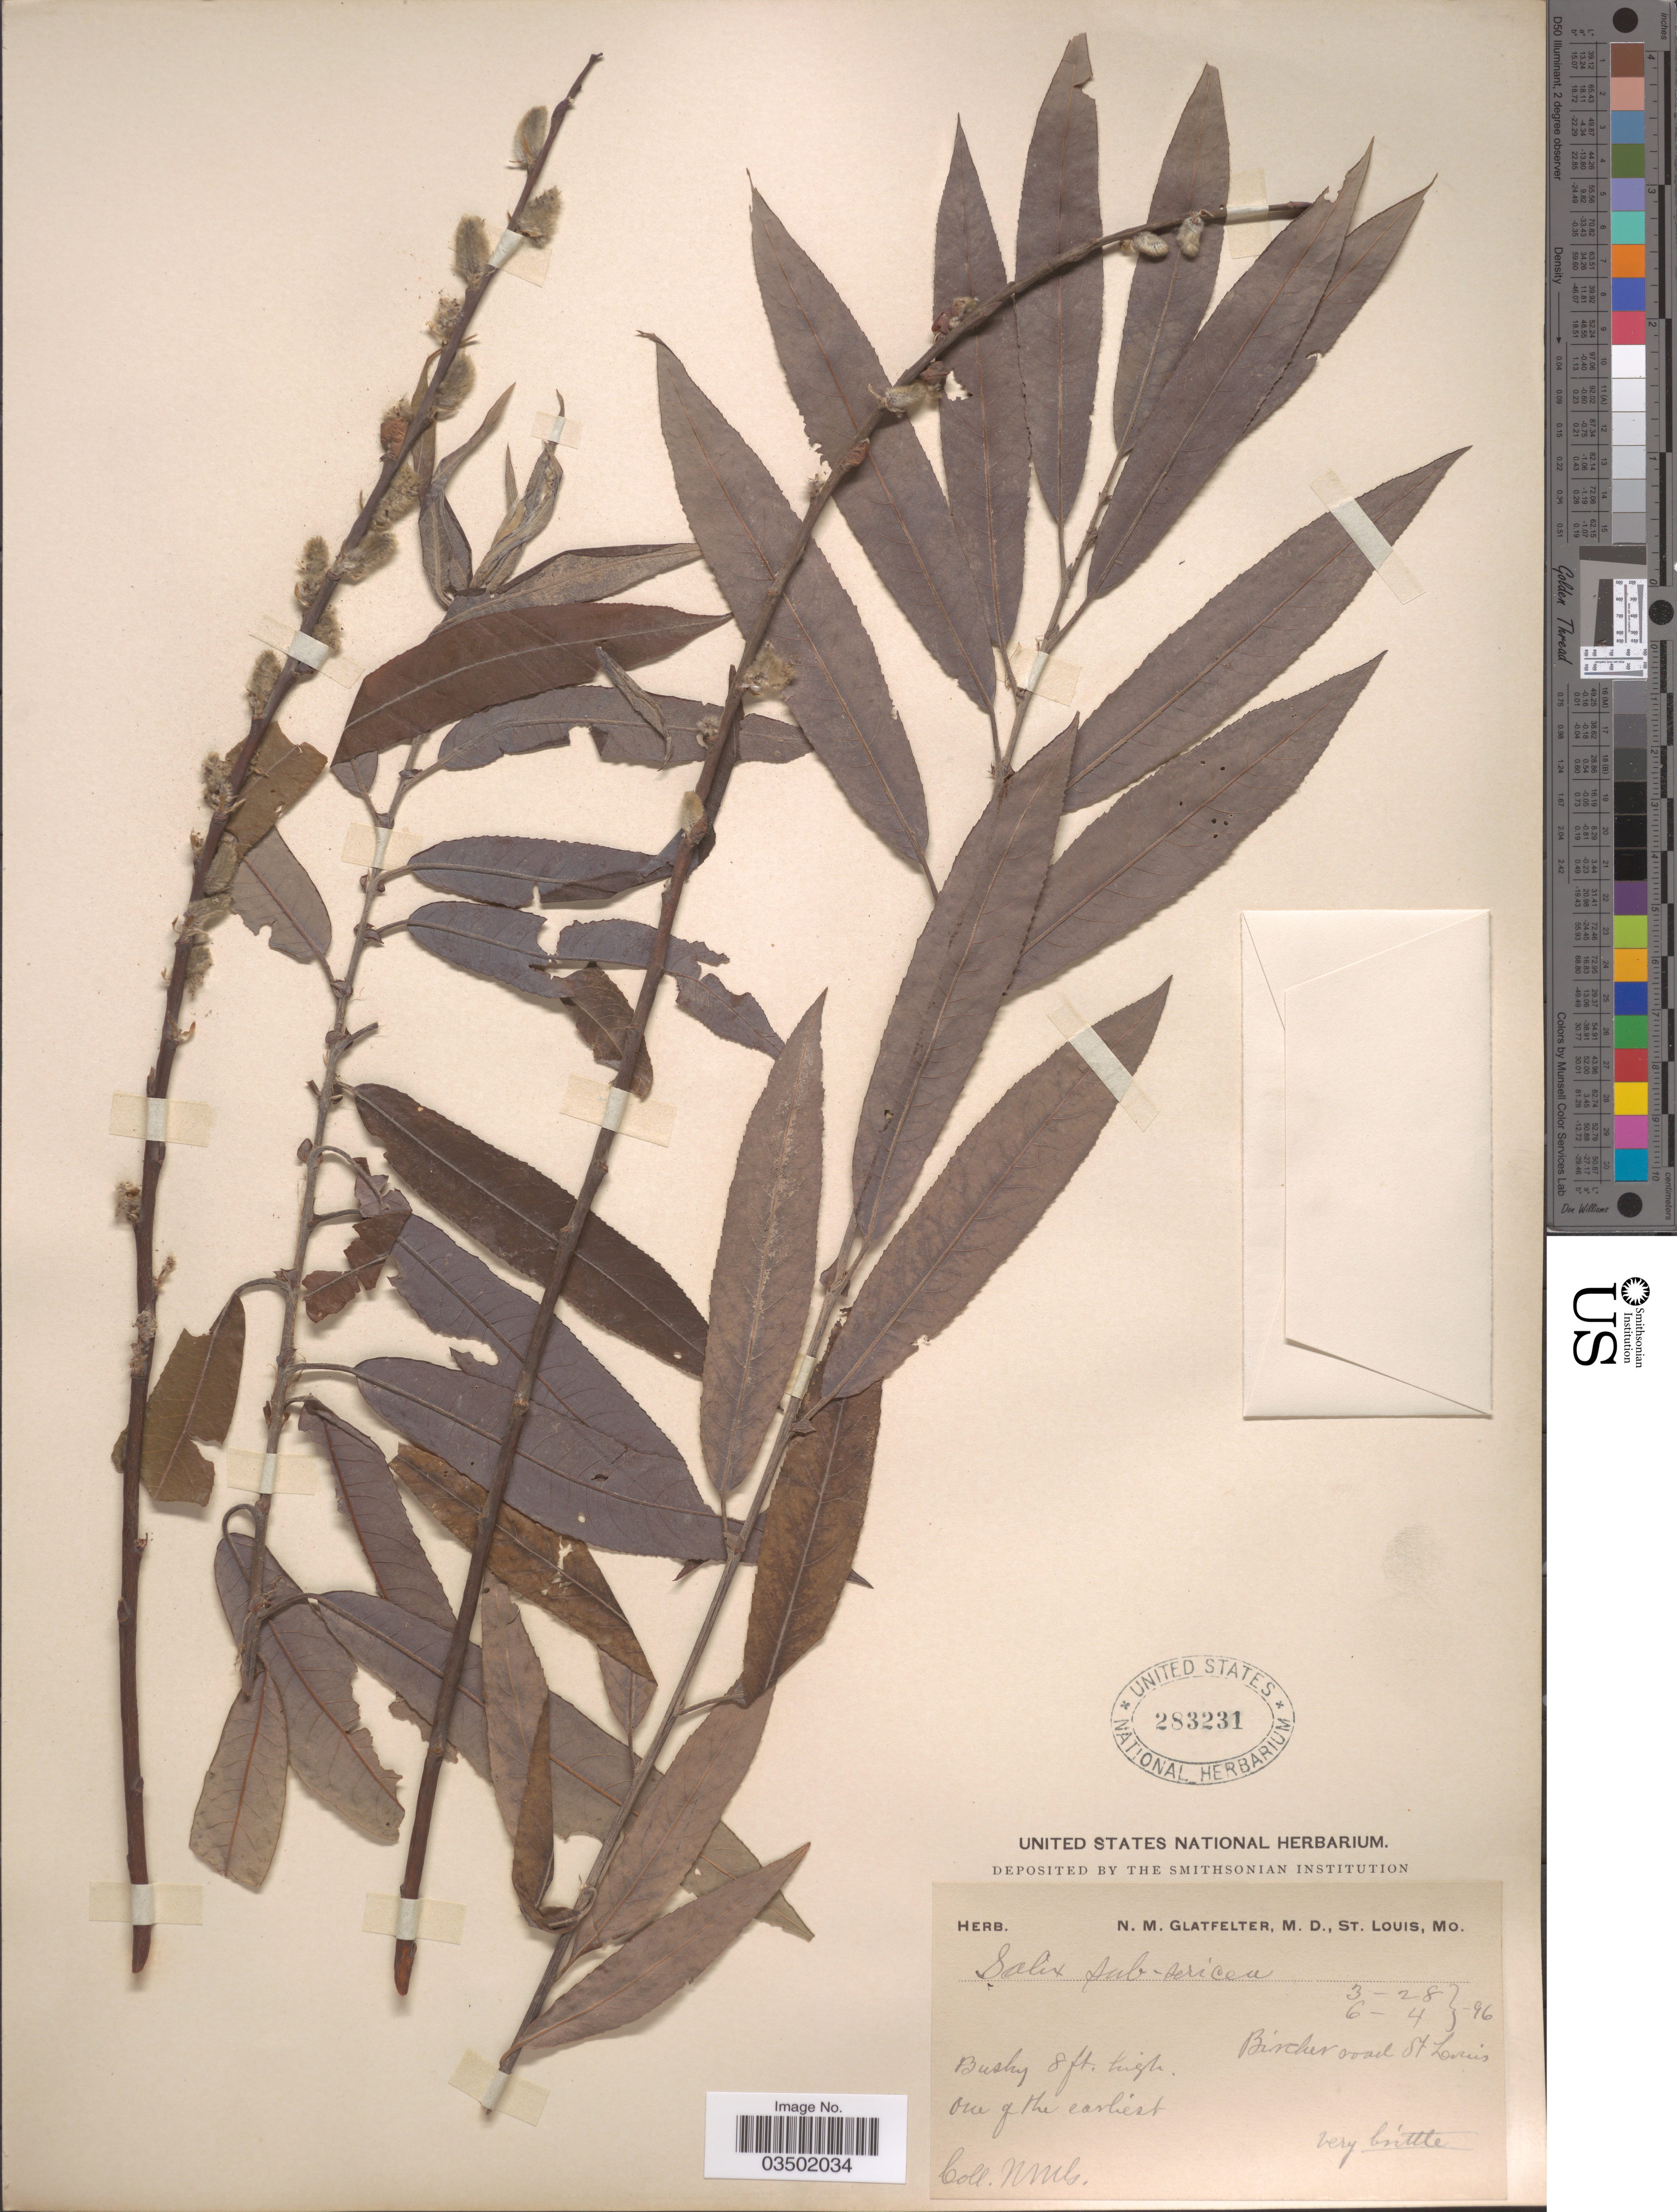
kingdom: Plantae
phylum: Tracheophyta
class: Magnoliopsida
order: Malpighiales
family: Salicaceae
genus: Salix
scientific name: Salix petiolaris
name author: Sm.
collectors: N. M. Glatfelter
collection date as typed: Transcribed d/m/y: 28/3/96 to 4/6/96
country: United States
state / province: Missouri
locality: Bircher road St. Louis.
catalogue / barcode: US 283231